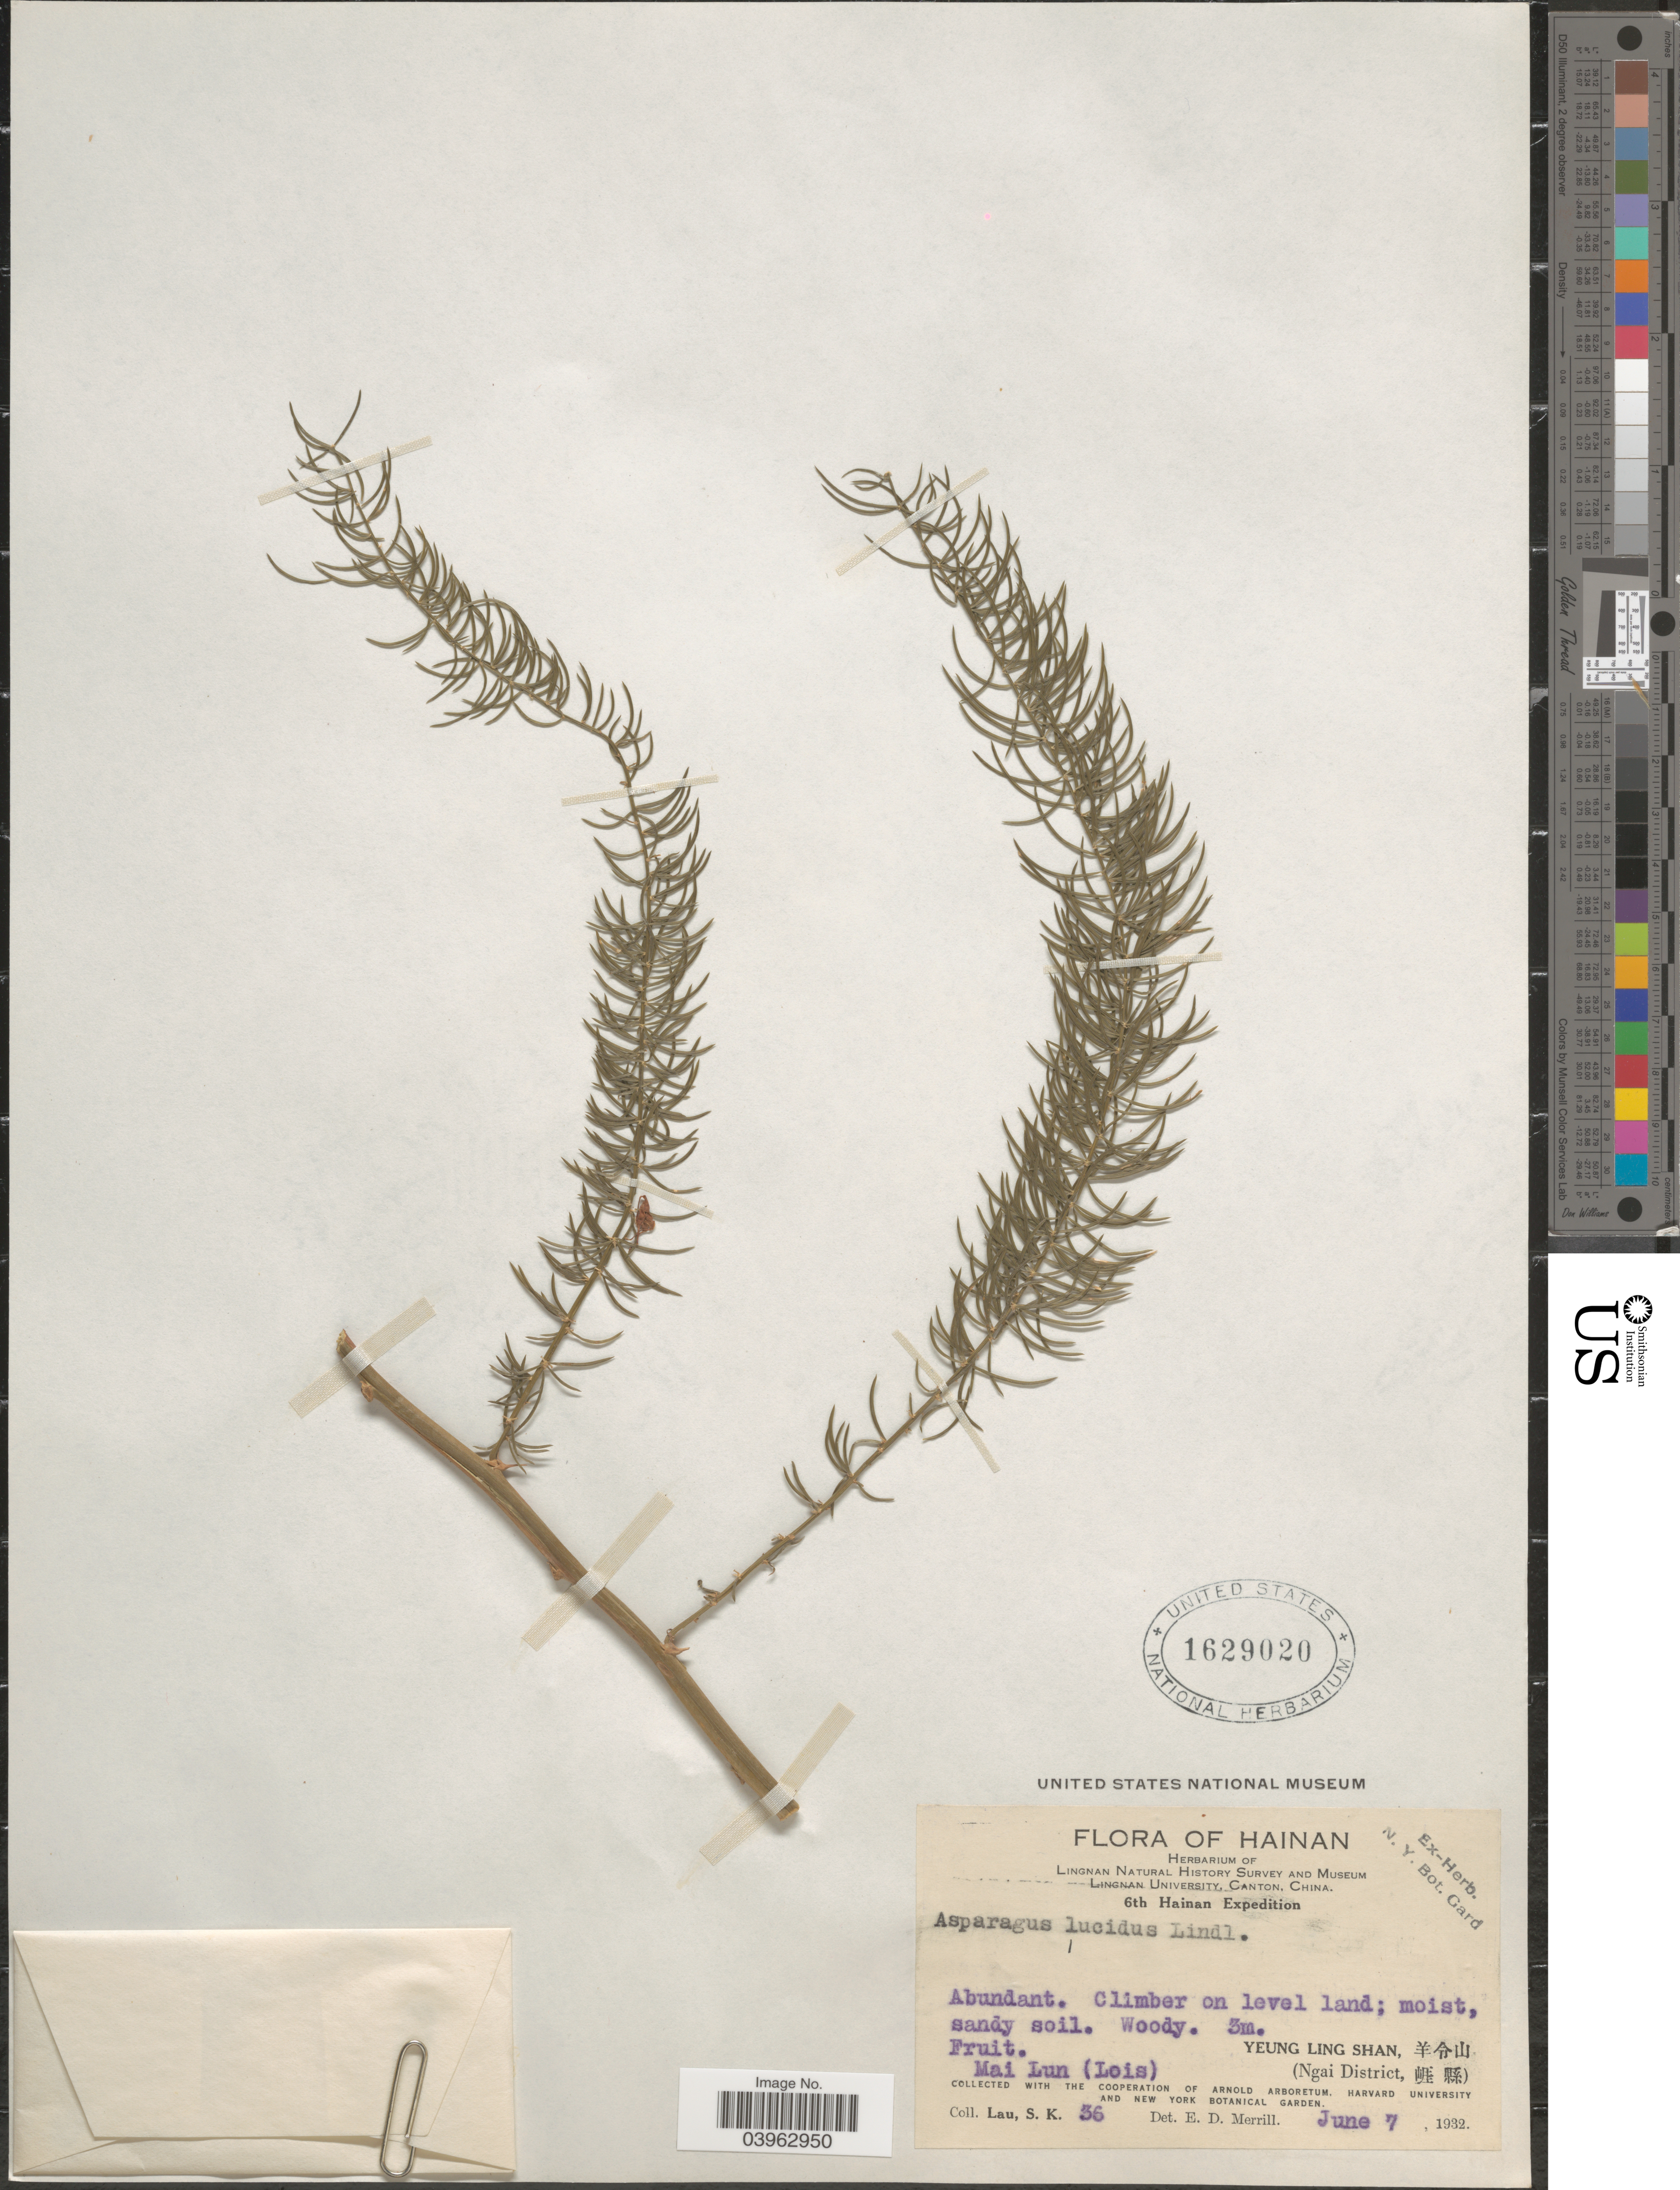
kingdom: Plantae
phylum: Tracheophyta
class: Liliopsida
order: Asparagales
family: Asparagaceae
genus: Asparagus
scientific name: Asparagus lucidus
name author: Lindl.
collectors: S. K. Lau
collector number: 36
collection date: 1932-06-07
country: China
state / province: Hainan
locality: MaLu (Lois) Yeung Ling Shan(Ngai District.)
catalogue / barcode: US 1629020